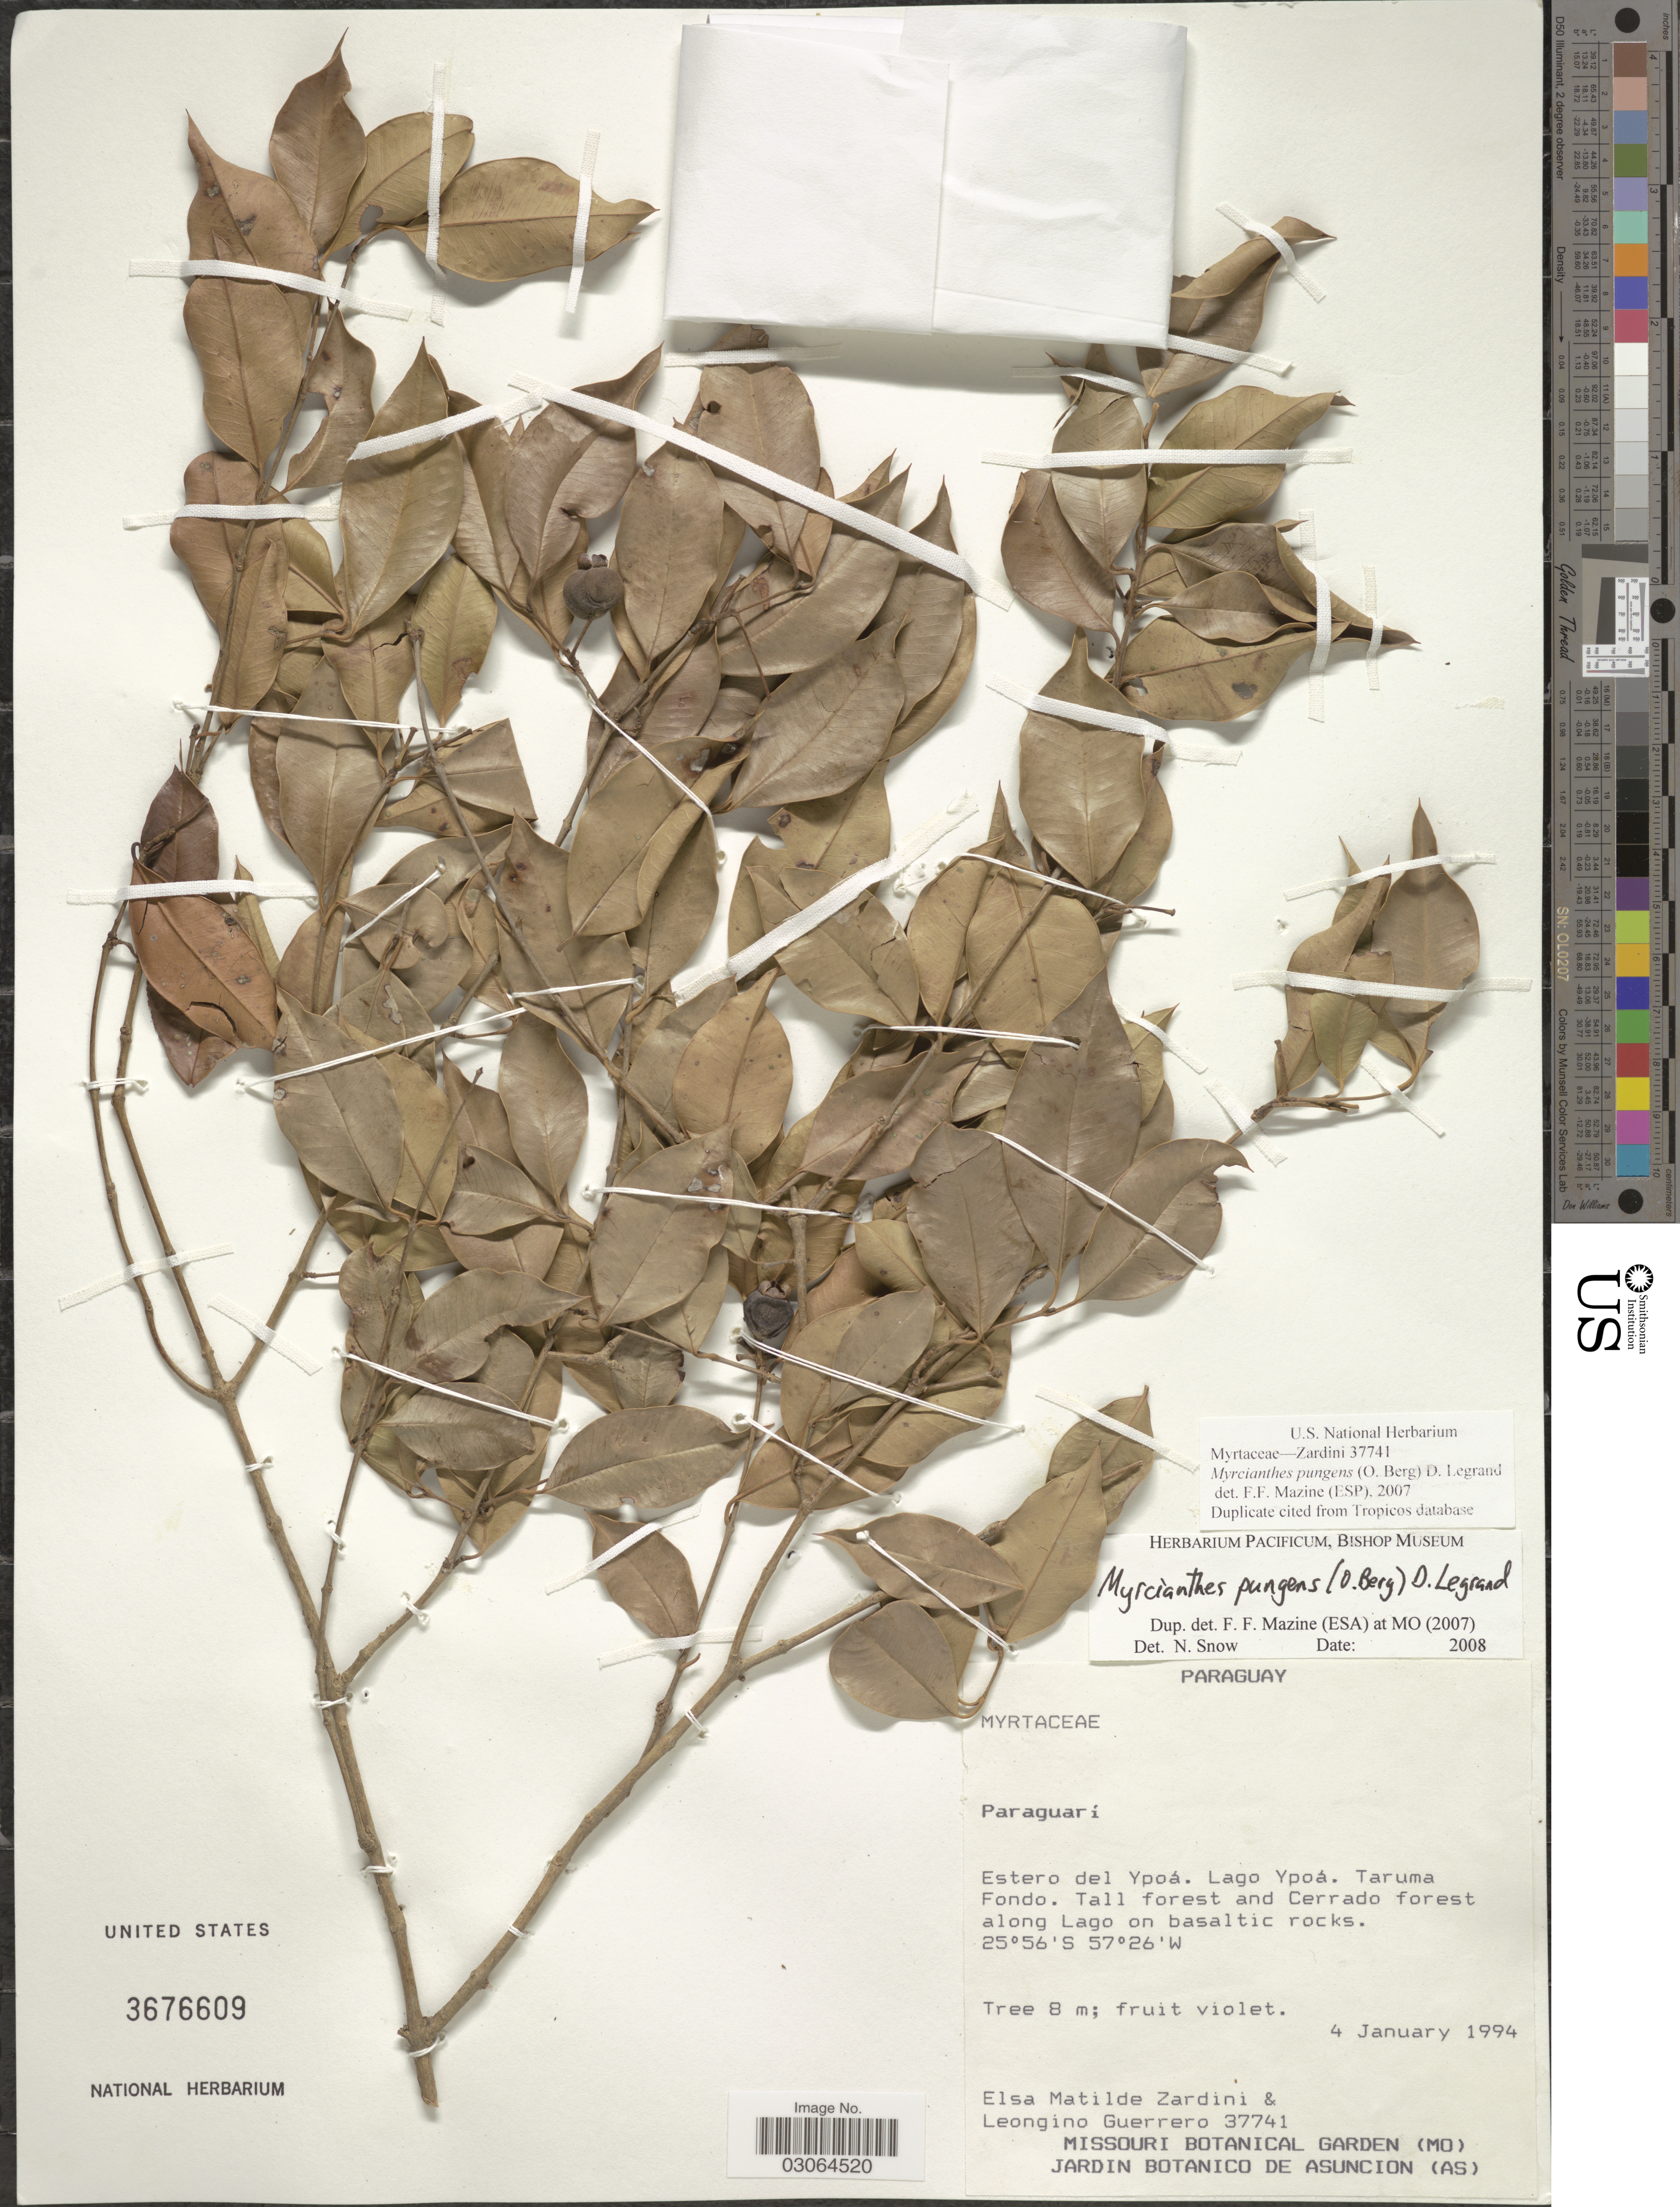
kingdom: Plantae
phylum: Tracheophyta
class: Magnoliopsida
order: Myrtales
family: Myrtaceae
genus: Myrcianthes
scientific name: Myrcianthes pungens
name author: (O. Berg) D. Legrand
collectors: E. M. Zardini & L. Guerrero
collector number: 37741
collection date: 1994-01-04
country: Paraguay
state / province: Paraguari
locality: Estero del Ypoá. Lago Ypoá. Taruma Fondo. Tall forest and Cerrado forest along Lago on basaltic rocks.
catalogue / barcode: US 3676609